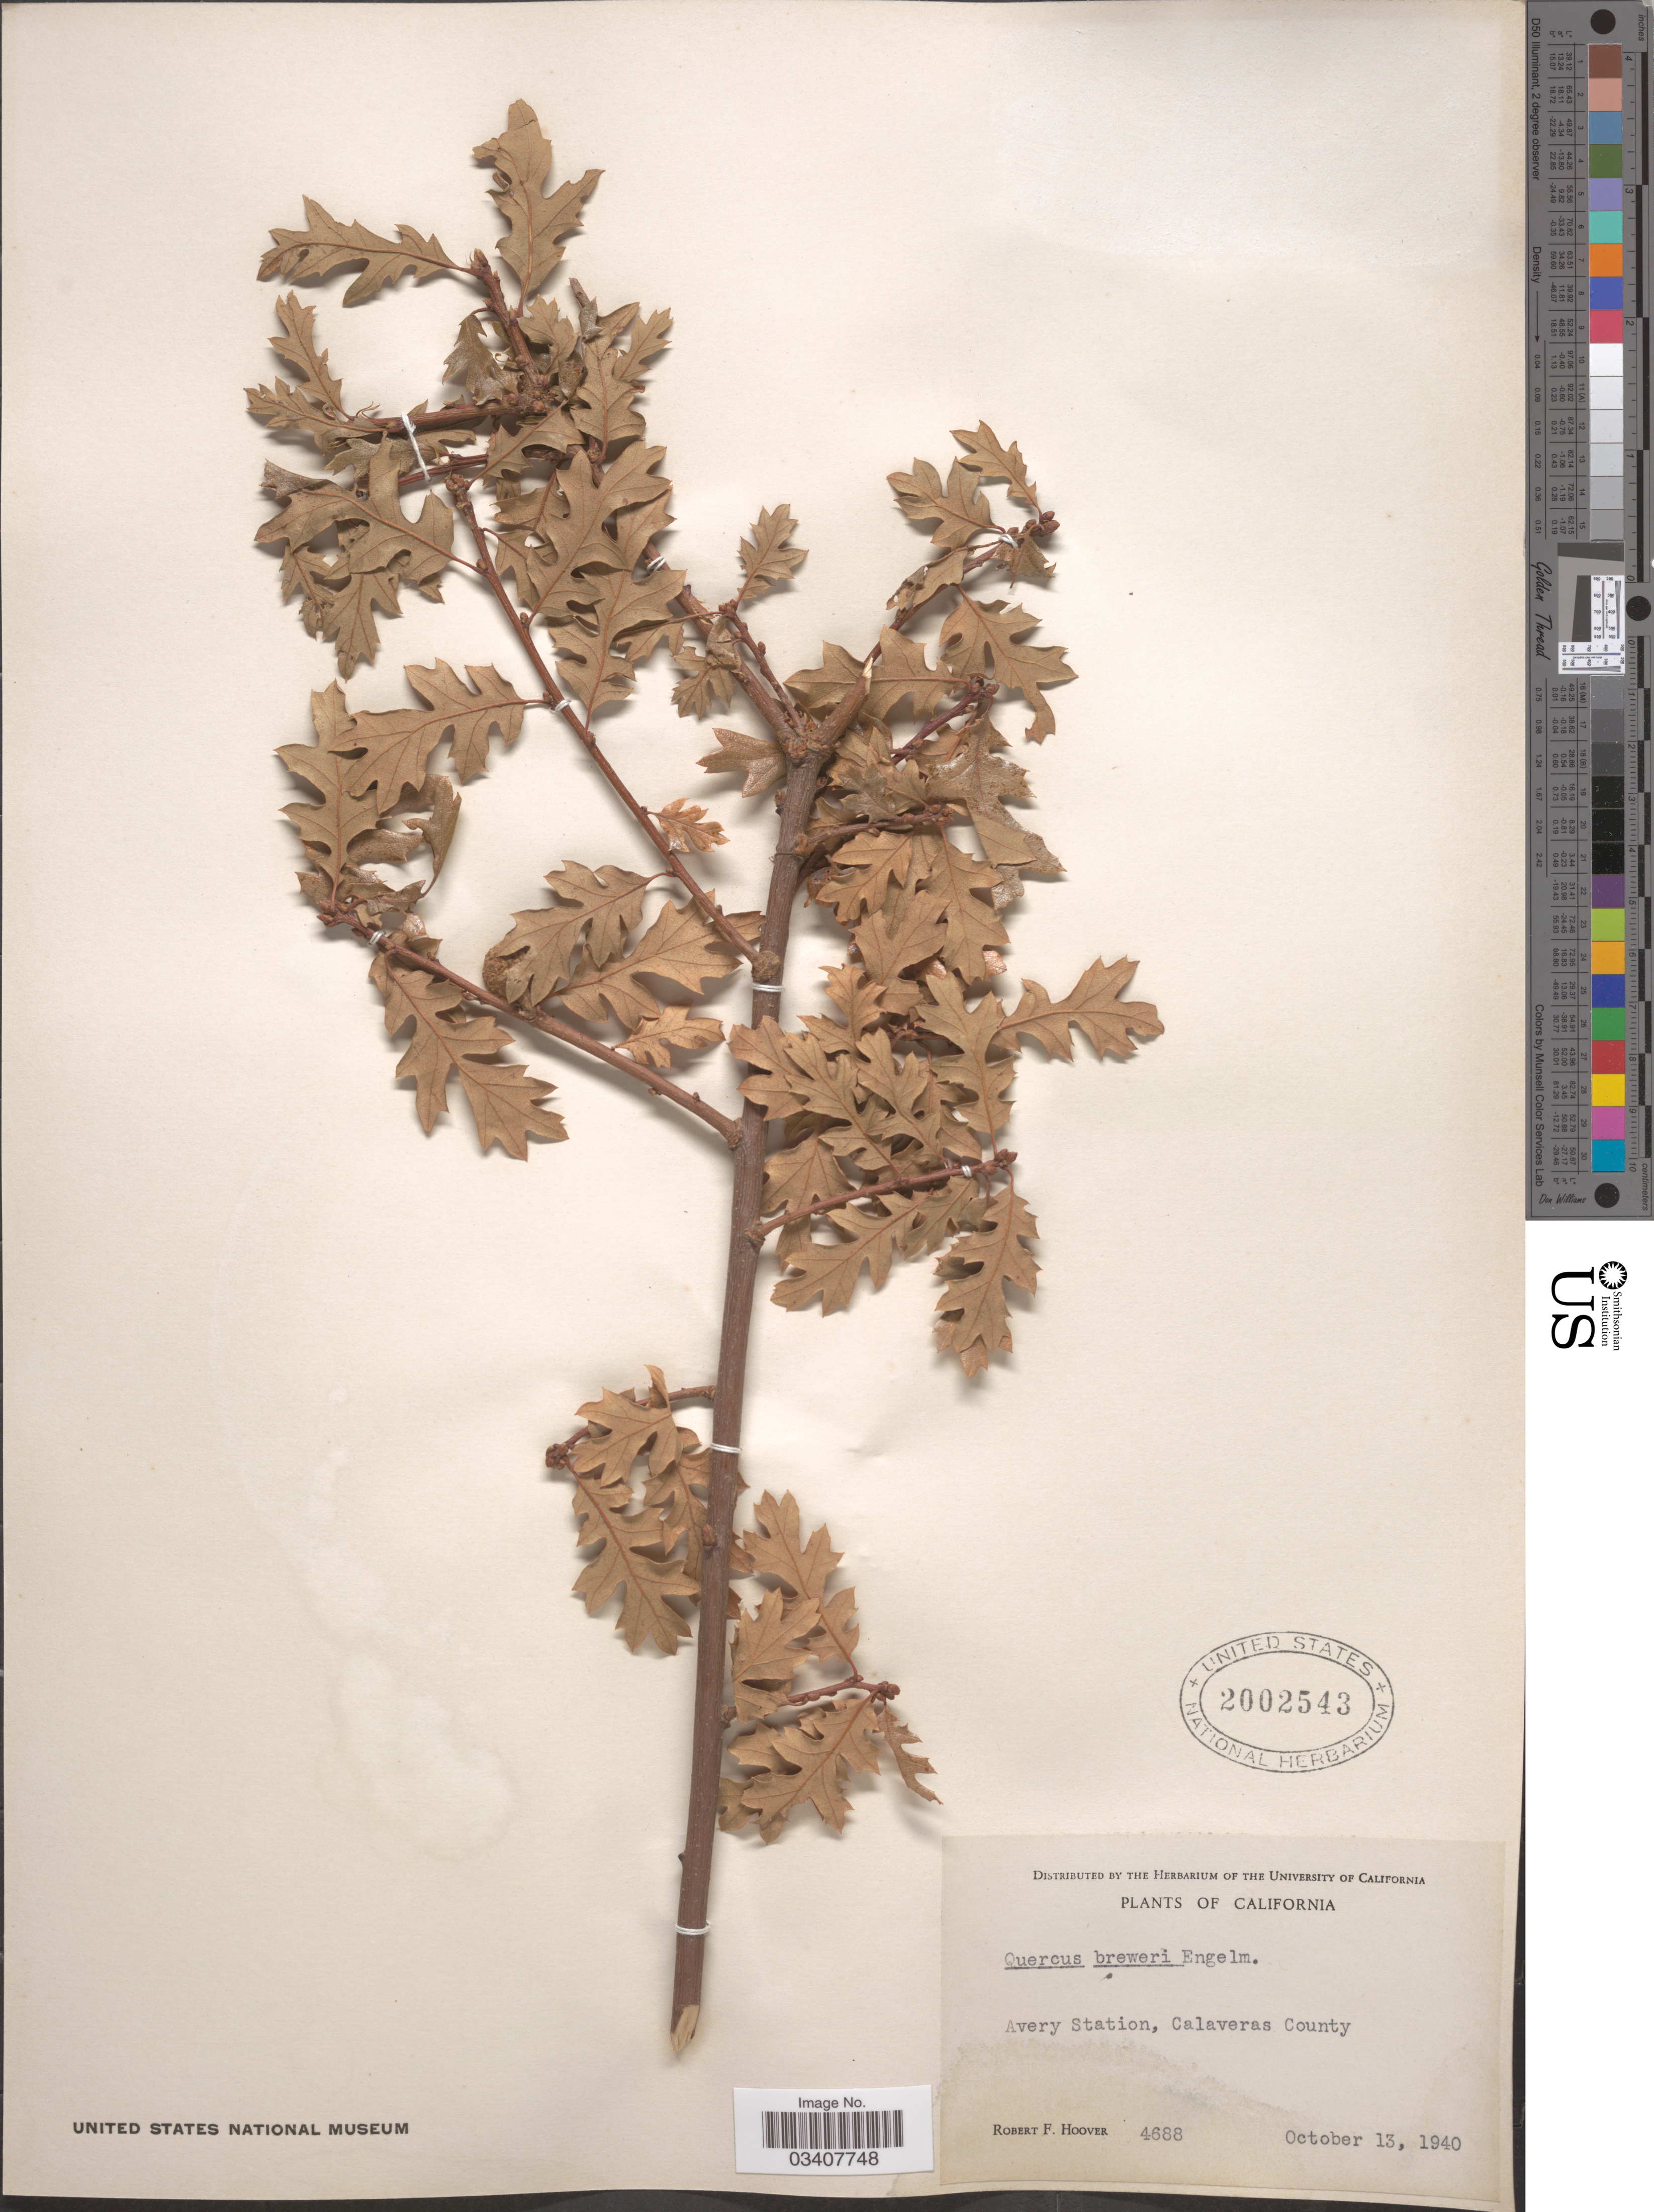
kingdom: Plantae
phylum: Tracheophyta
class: Magnoliopsida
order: Fagales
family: Fagaceae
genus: Quercus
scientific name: Quercus oerstediana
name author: R. Br.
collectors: R. F. Hoover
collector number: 4688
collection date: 1940-10-13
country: United States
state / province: California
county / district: Calaveras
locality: Avery Station, Calaveras County.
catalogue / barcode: US 2002543